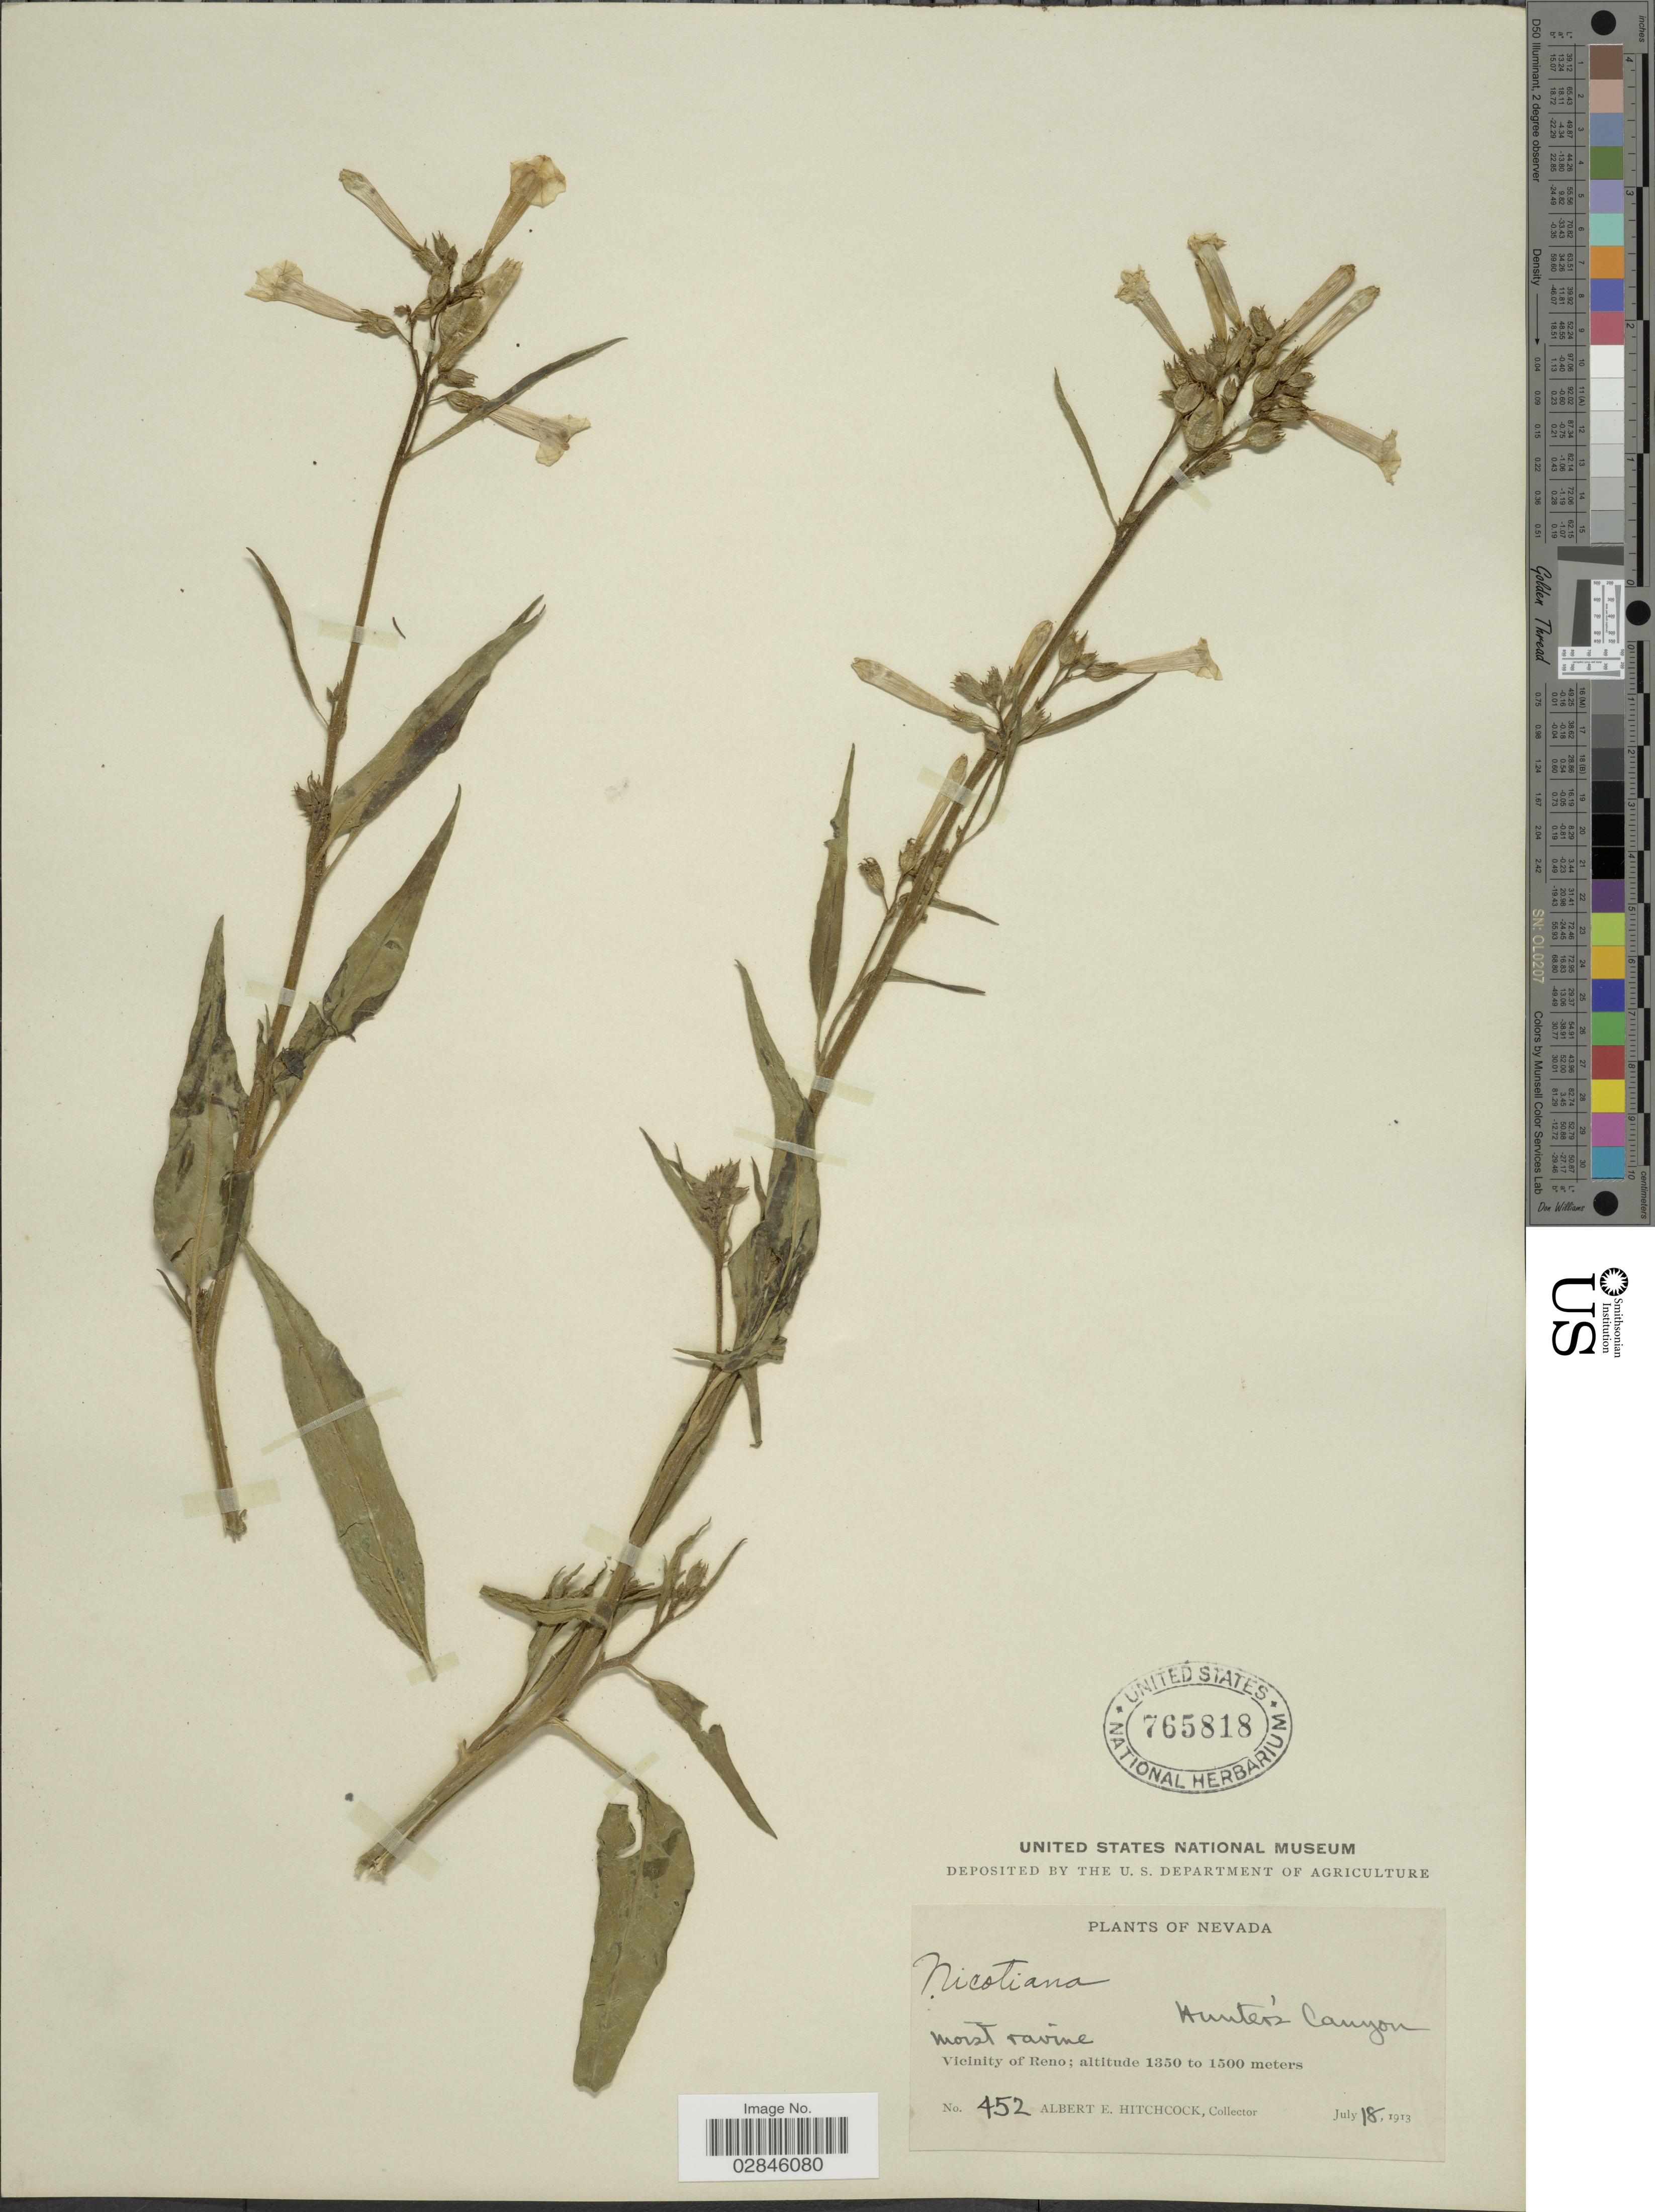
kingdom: Plantae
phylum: Tracheophyta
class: Magnoliopsida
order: Solanales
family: Solanaceae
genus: Nicotiana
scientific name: Nicotiana attenuata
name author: Torr. ex S. Watson in C. King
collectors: A. Hitchcock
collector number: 452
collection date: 1913-07-18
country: United States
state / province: Nevada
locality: Vicinity of Reno. Hunter's Canyon.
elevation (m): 1350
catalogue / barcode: US 765818